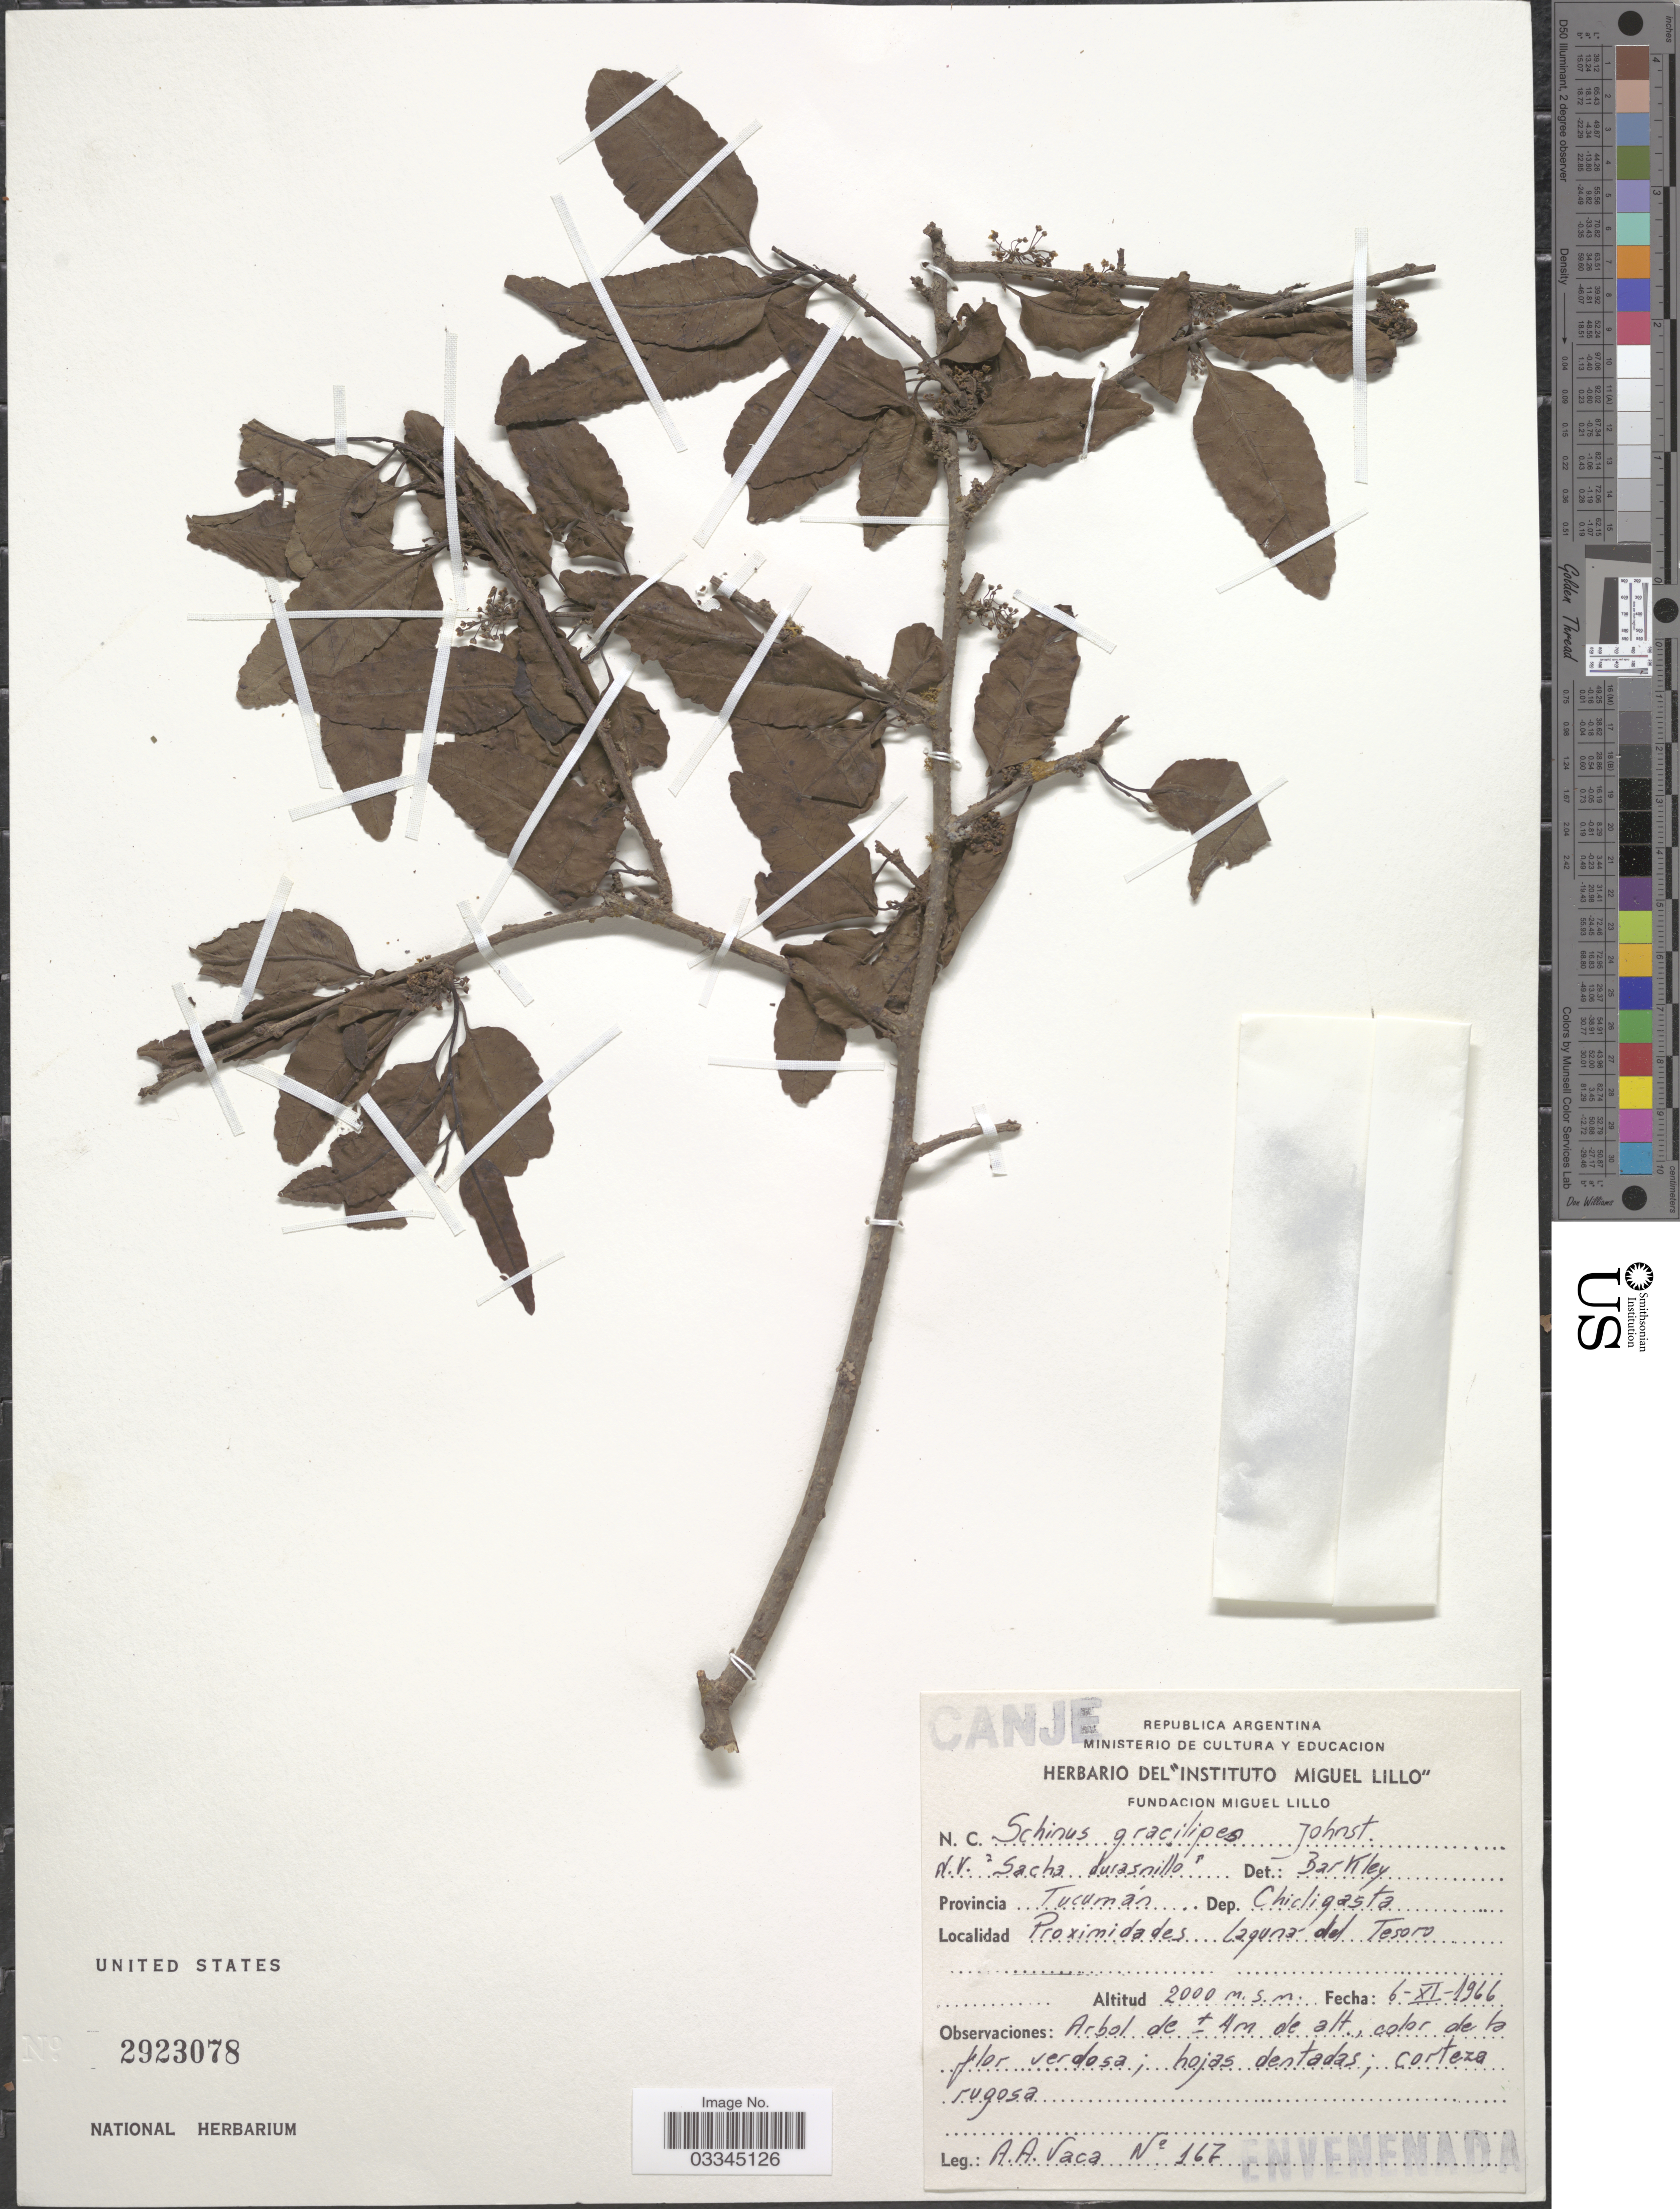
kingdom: Plantae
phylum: Tracheophyta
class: Magnoliopsida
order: Sapindales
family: Anacardiaceae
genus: Schinus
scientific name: Schinus gracilipes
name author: I.M. Johnst.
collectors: A. Vaca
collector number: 167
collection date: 1966-11-06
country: Argentina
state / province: Tucuman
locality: Dep. Chicligasta, Proximidades Laguná del Tesoro.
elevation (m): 2000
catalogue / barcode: US 2923078